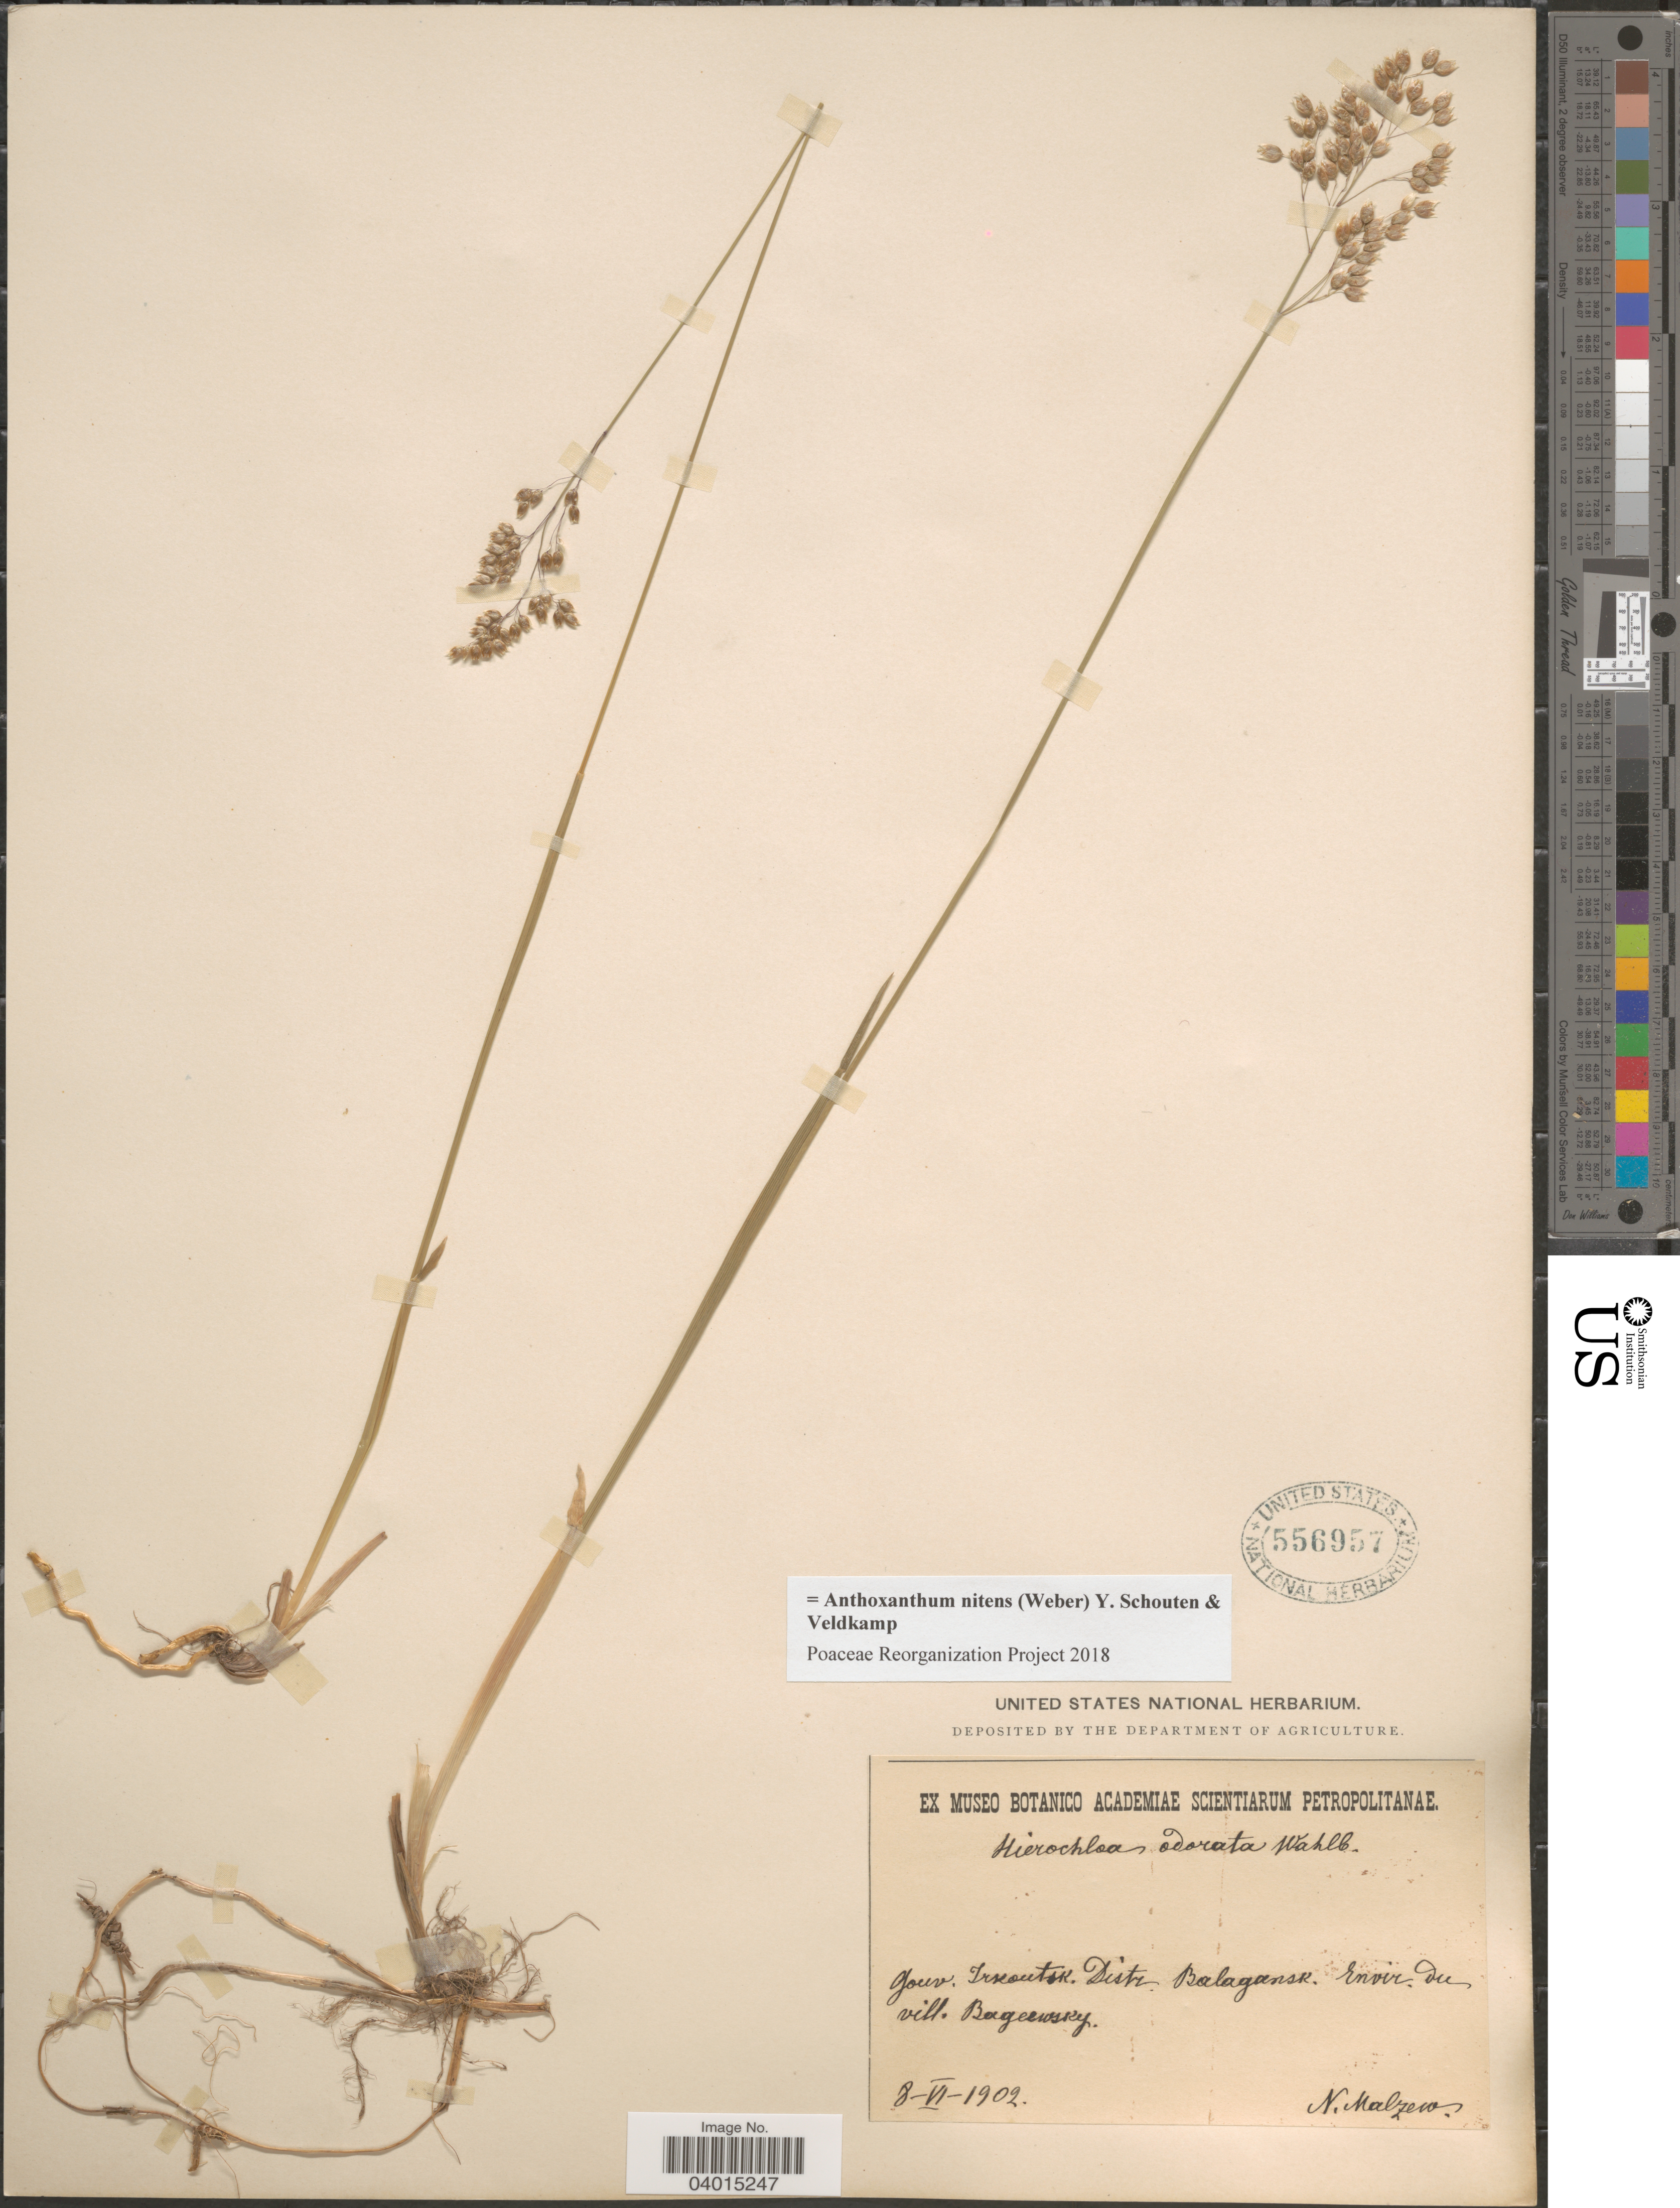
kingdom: Plantae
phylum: Tracheophyta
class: Liliopsida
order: Poales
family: Poaceae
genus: Anthoxanthum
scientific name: Anthoxanthum nitens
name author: (G.H. Weber) R.T.A. Schouten & Veldkamp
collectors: N. Malzew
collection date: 1902-06-08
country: Russian Federation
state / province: Irkutsk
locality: Gouv. Irkoutsk. Distr. Balagansk. Envir. du vill. Bageewsky.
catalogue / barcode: US 556957